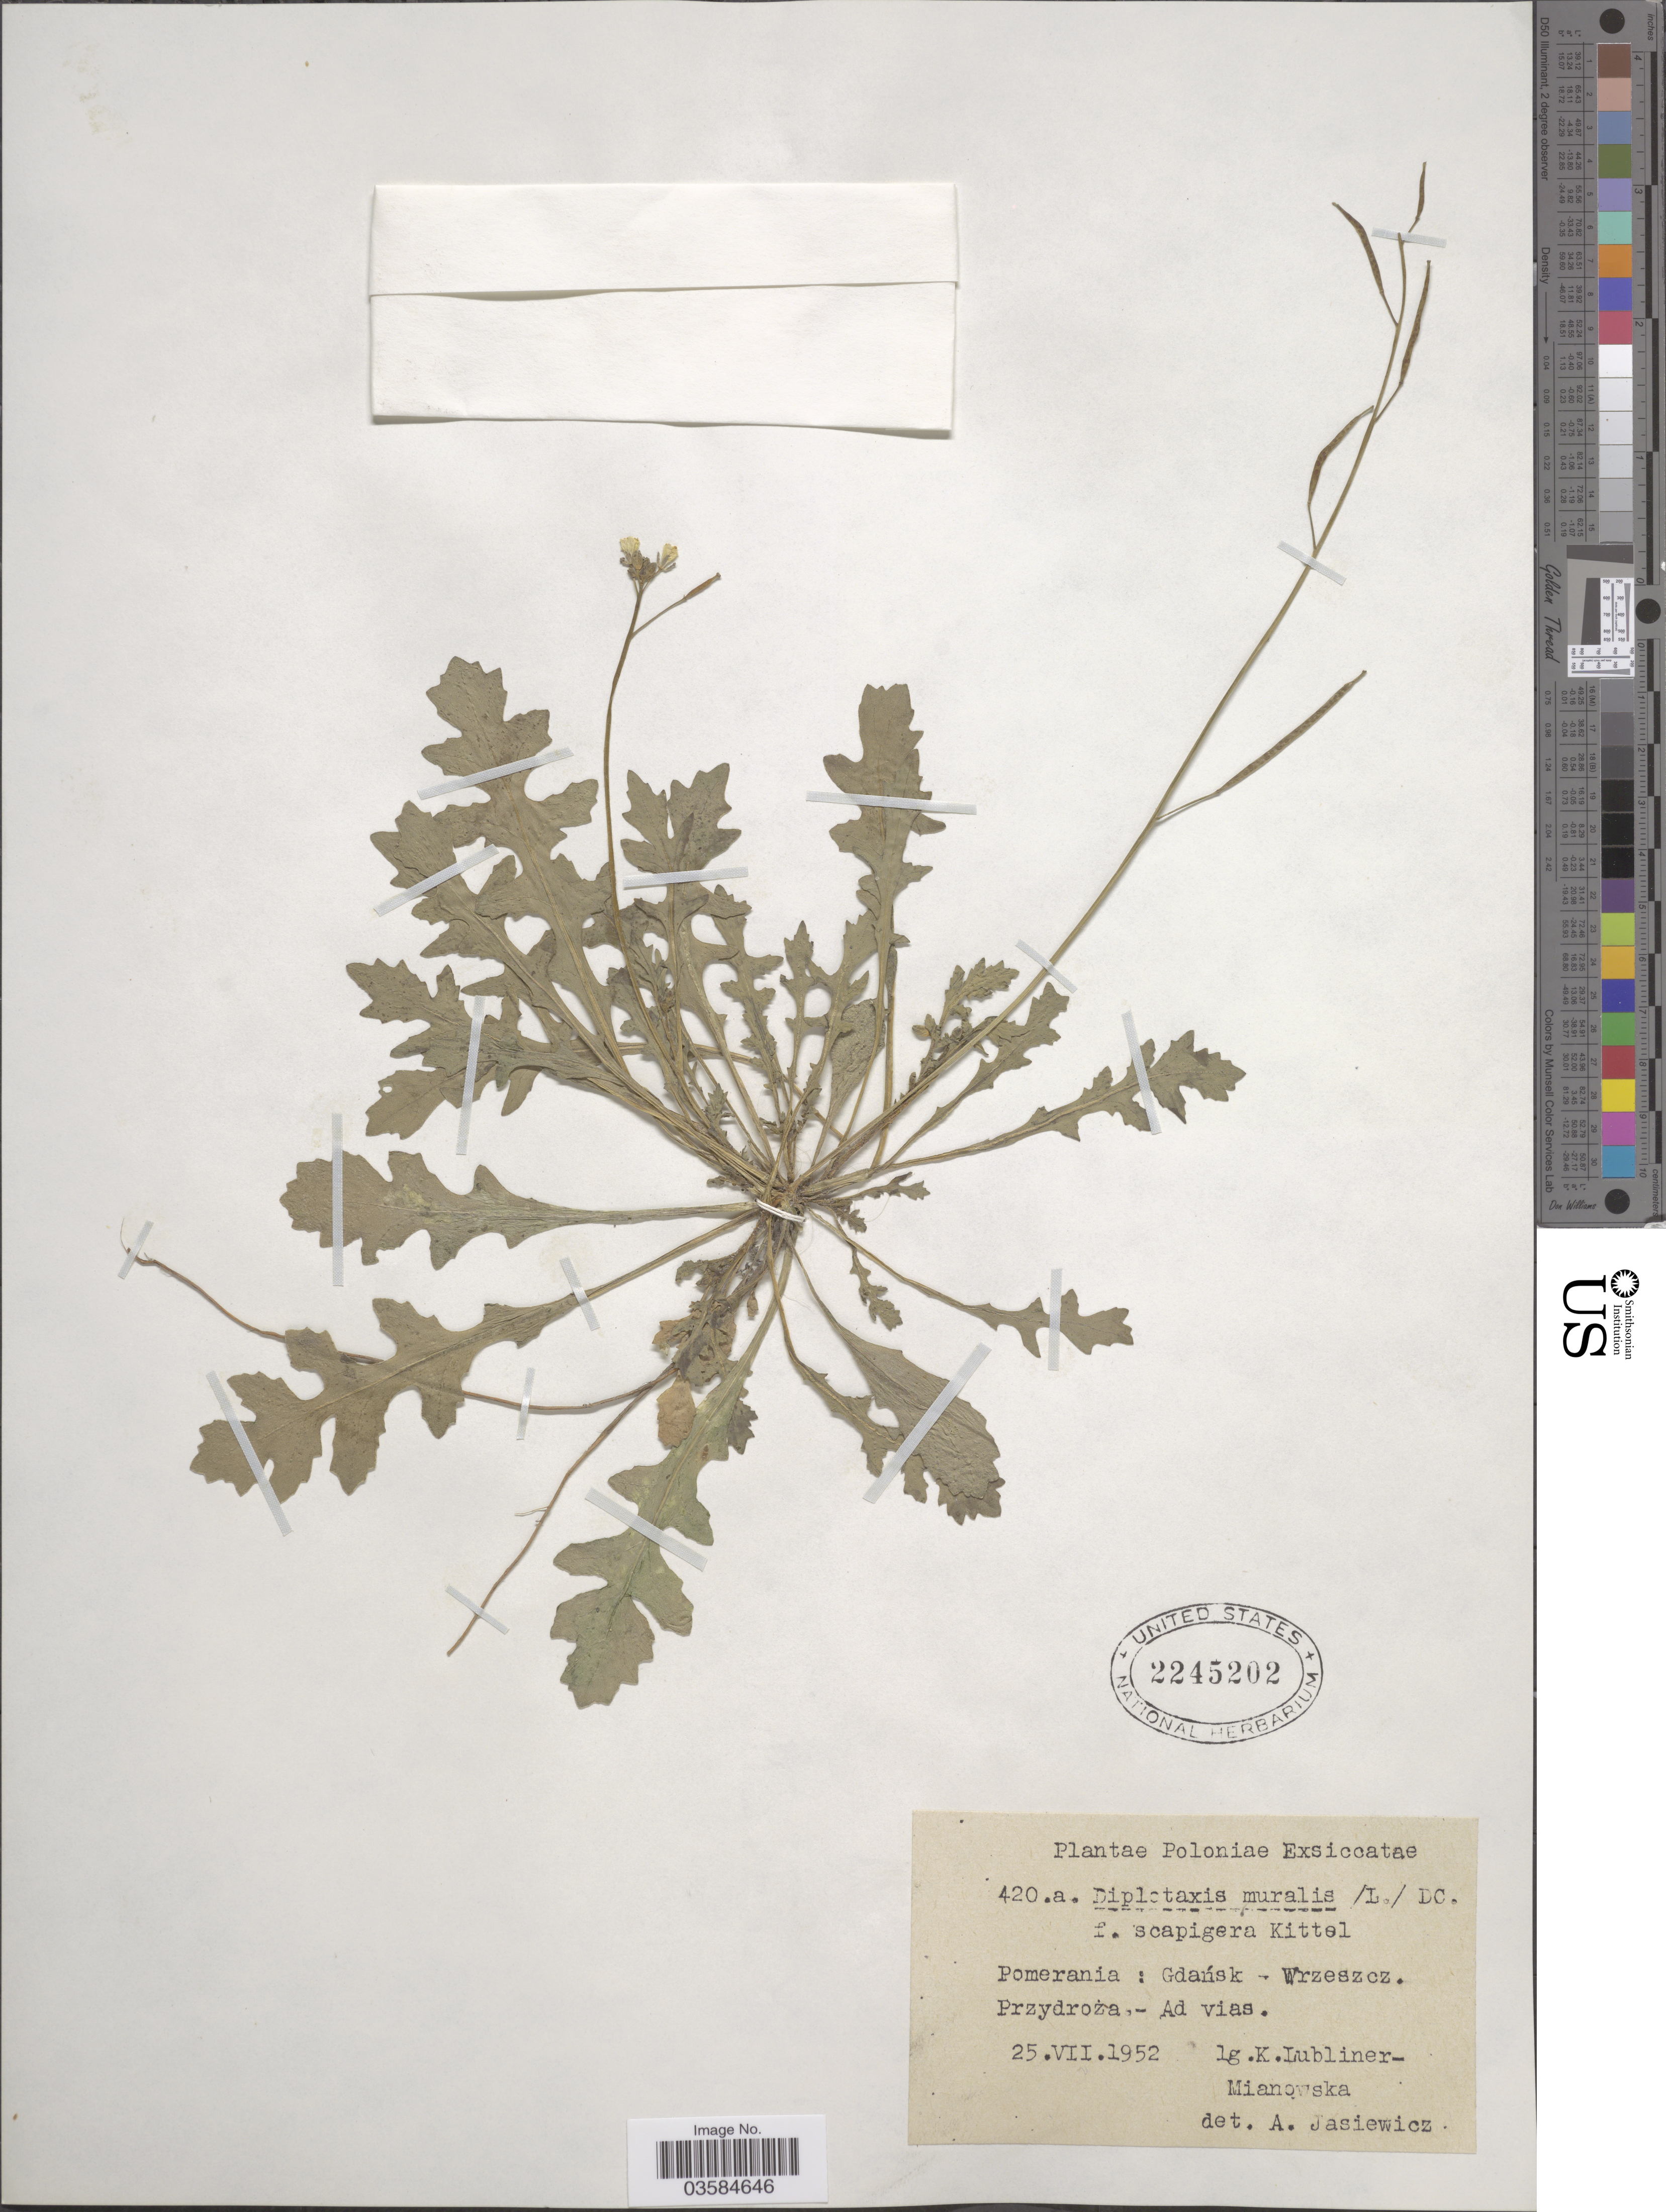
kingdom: Plantae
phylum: Tracheophyta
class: Magnoliopsida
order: Brassicales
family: Brassicaceae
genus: Diplotaxis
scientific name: Diplotaxis muralis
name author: (L.) DC.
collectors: K. Lubliner-Mianowska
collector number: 420.a.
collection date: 1952-07-25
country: Poland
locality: Pomerania: Gdańsk - Wrzeszcz. Przydroza.- Ad vias.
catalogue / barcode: US 2245202